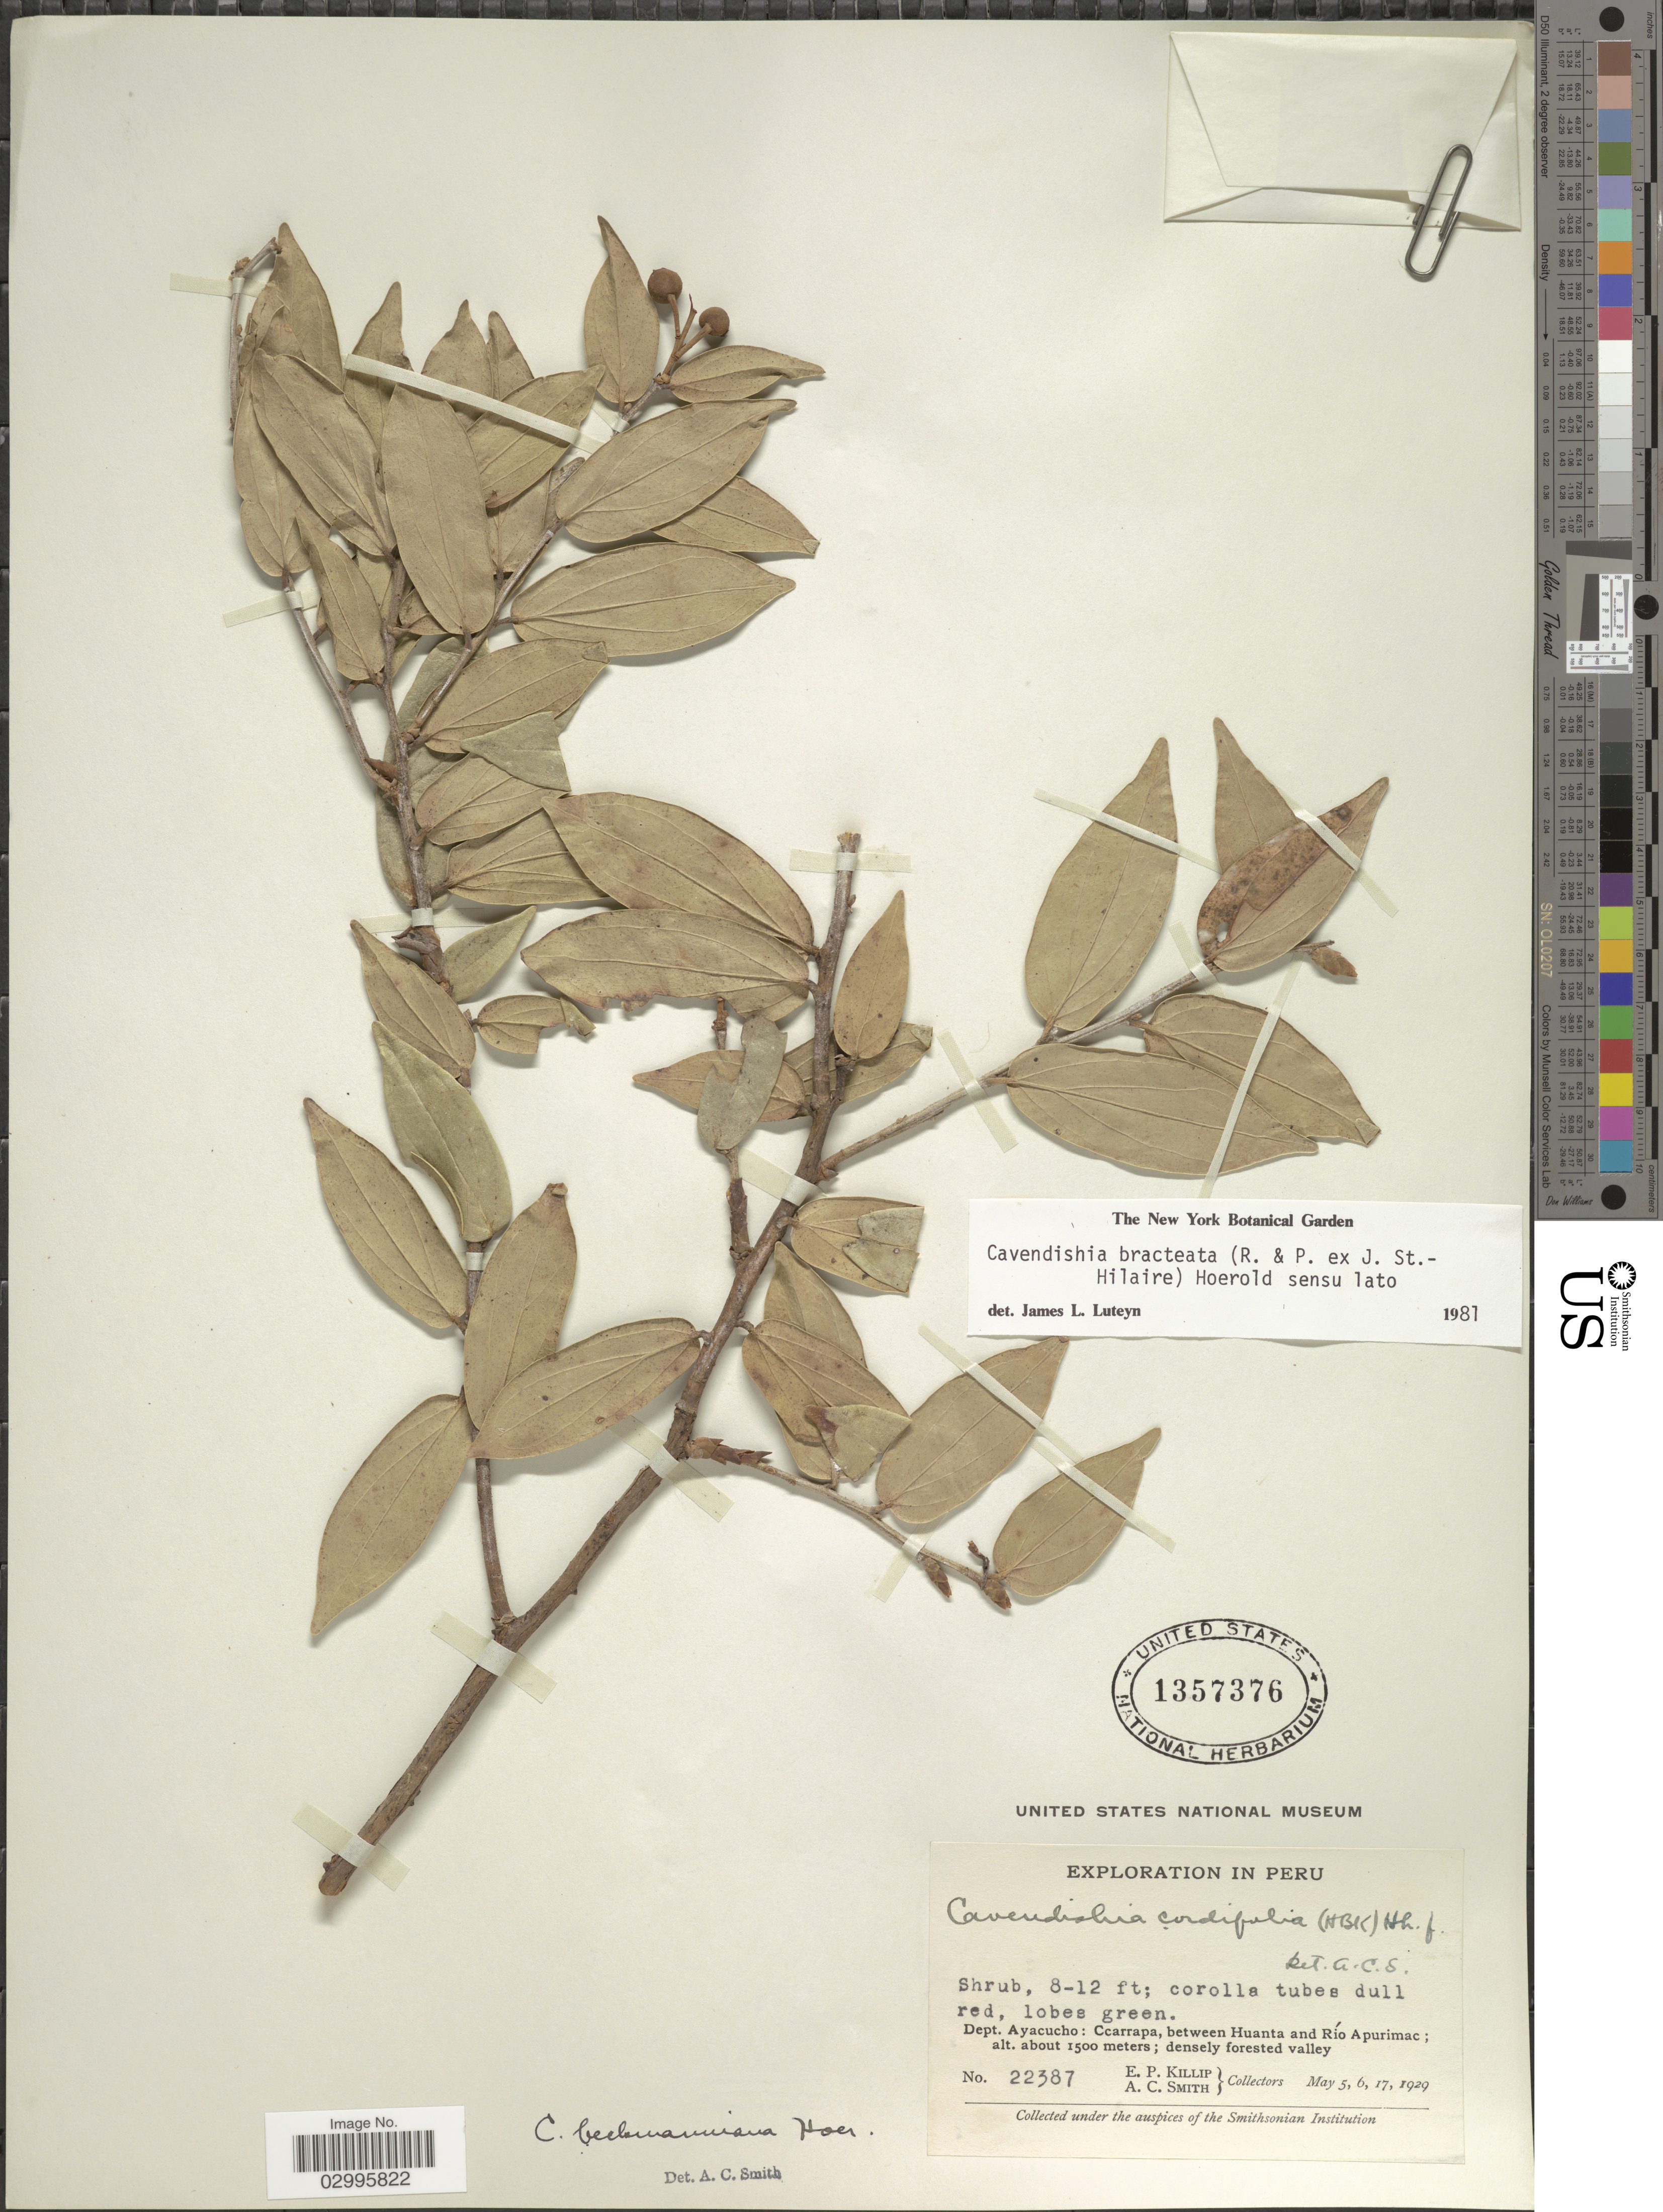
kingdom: Plantae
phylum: Tracheophyta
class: Magnoliopsida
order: Ericales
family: Ericaceae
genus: Cavendishia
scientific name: Cavendishia bracteata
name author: (Ruiz & Pav. ex J. St.-Hil.) Hoerold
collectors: E. P. Killip & A. C. Smith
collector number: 22387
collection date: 1929-05-05/1929-05-17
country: Peru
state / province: Ayacucho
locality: Dept. Ayacucho: Ccarrapa, between Huanta and Río Apurimac.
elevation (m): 1500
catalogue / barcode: US 1357376